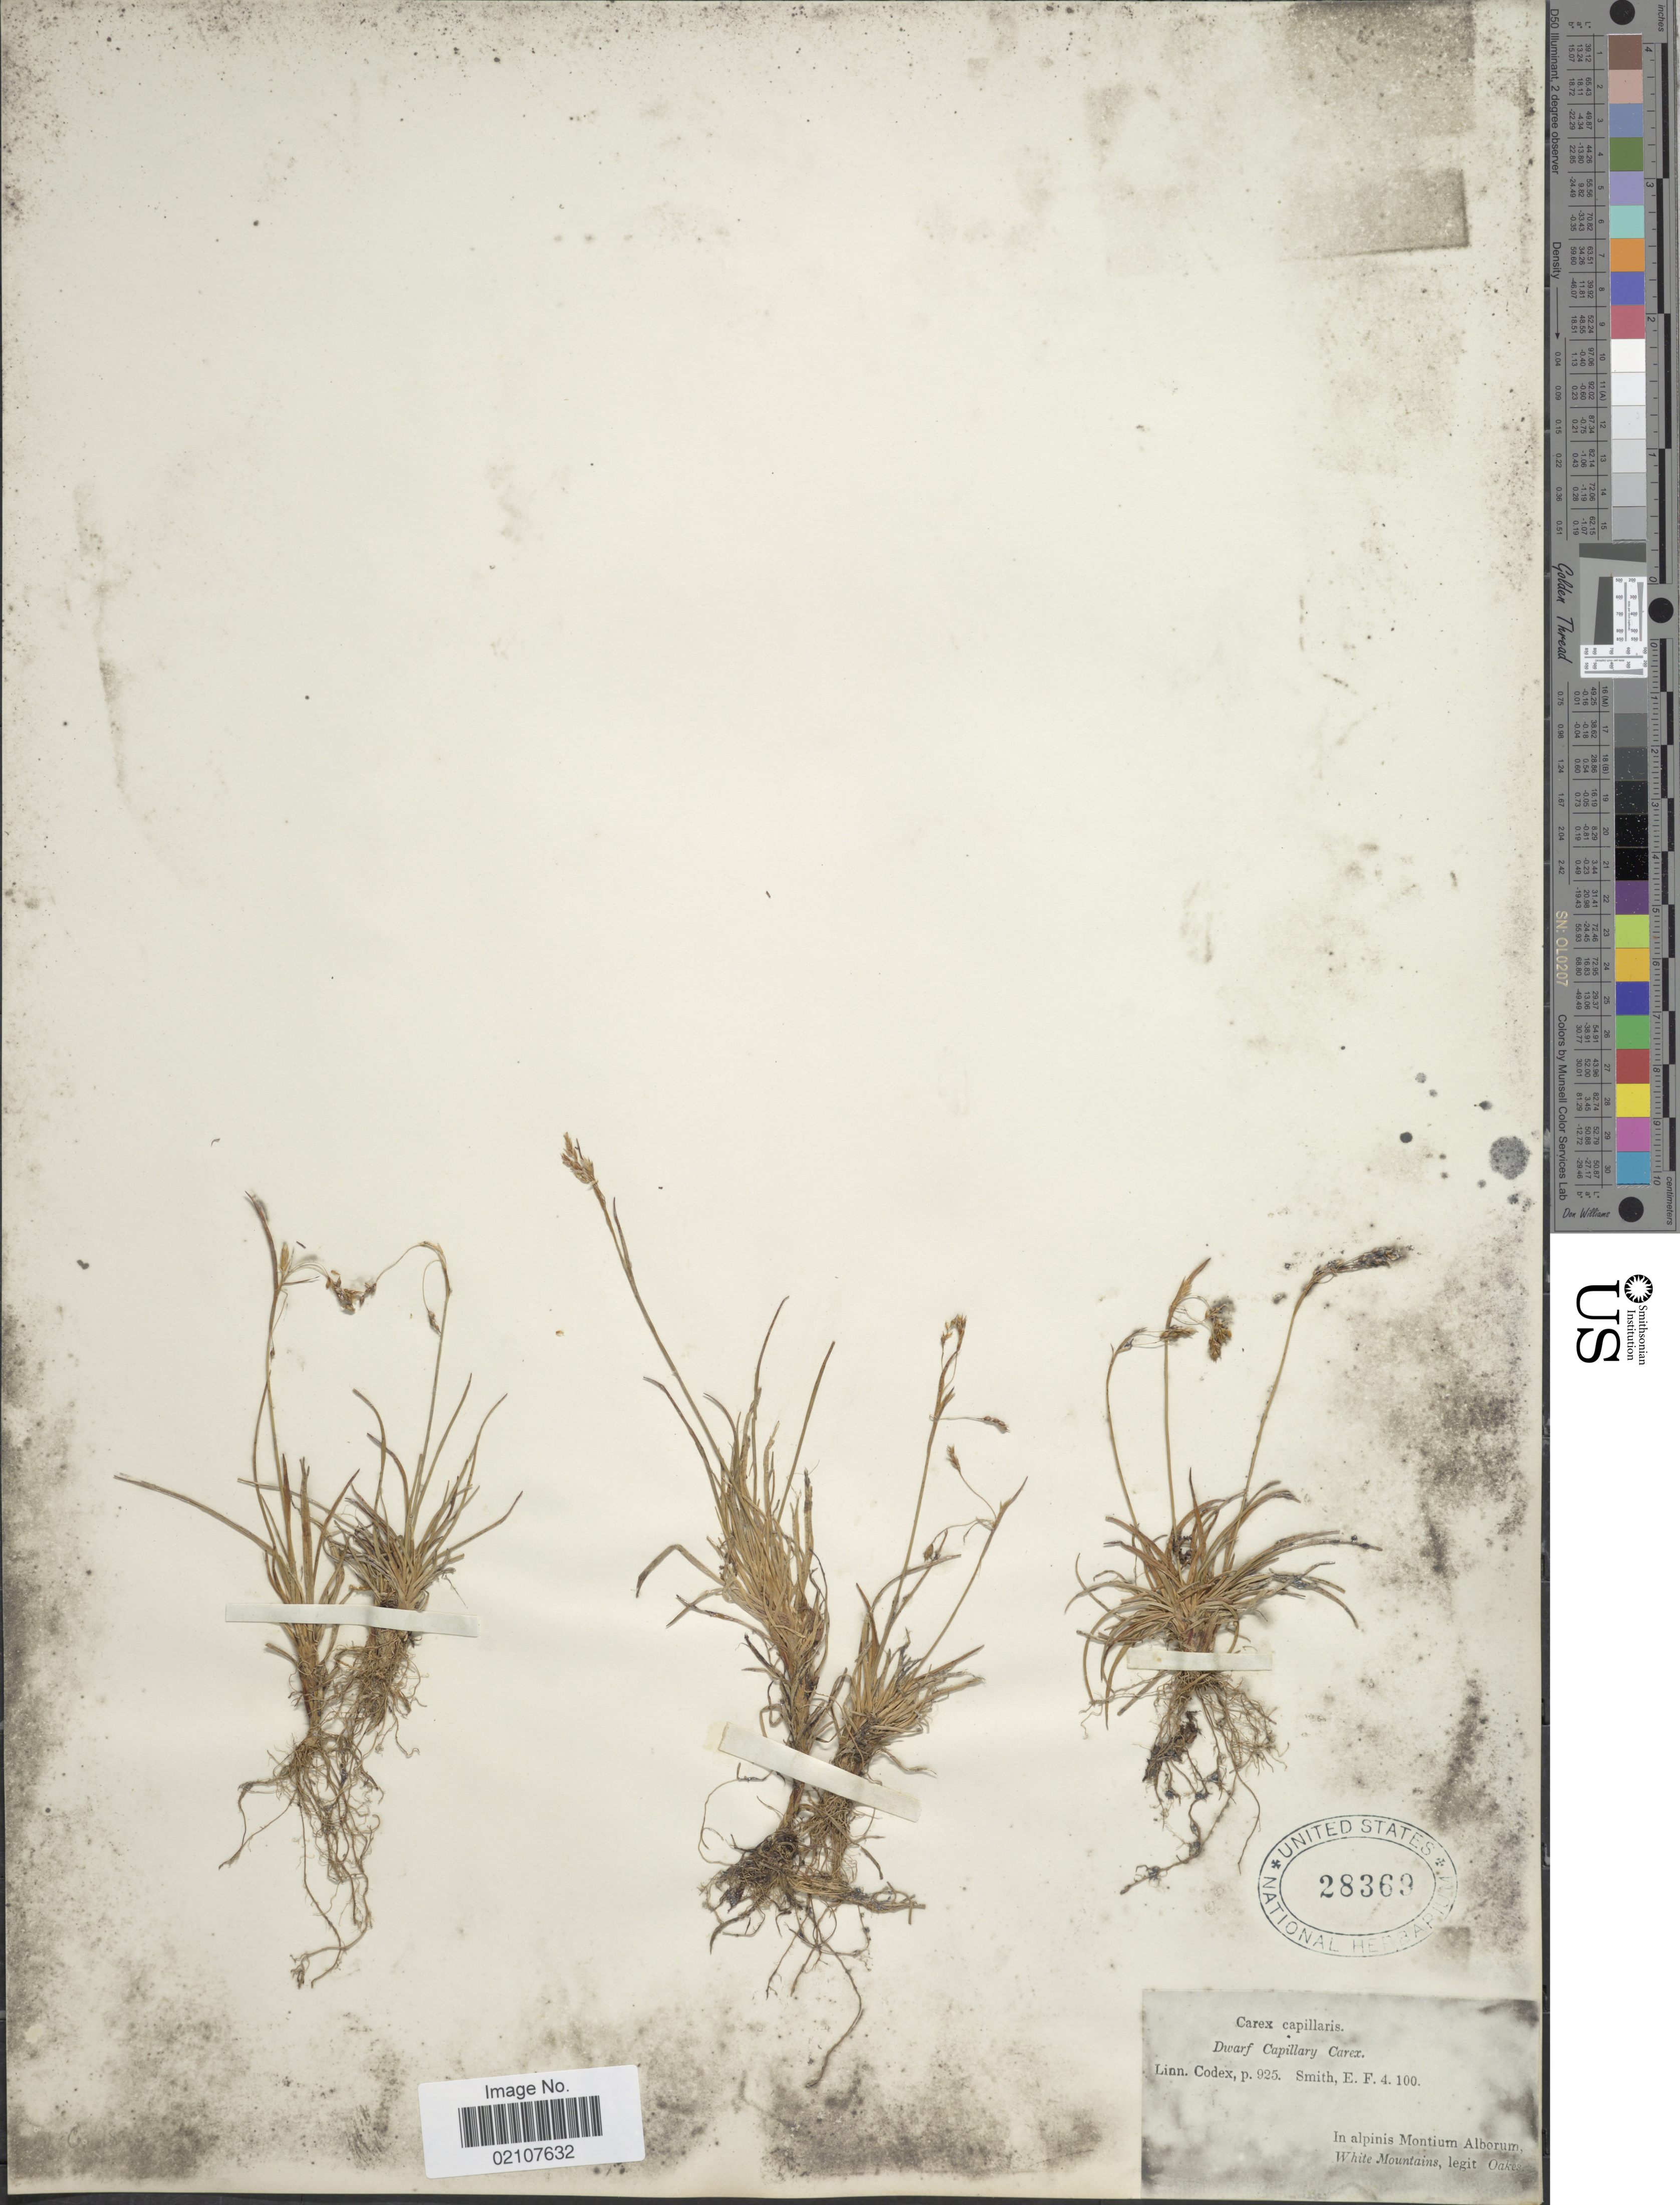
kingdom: Plantae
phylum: Tracheophyta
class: Liliopsida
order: Poales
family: Cyperaceae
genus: Carex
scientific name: Carex capillaris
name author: L.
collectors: -. Oakes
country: United States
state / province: New Hampshire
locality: In alpinis Montium Alborum. White Mountains.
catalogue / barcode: US 28369